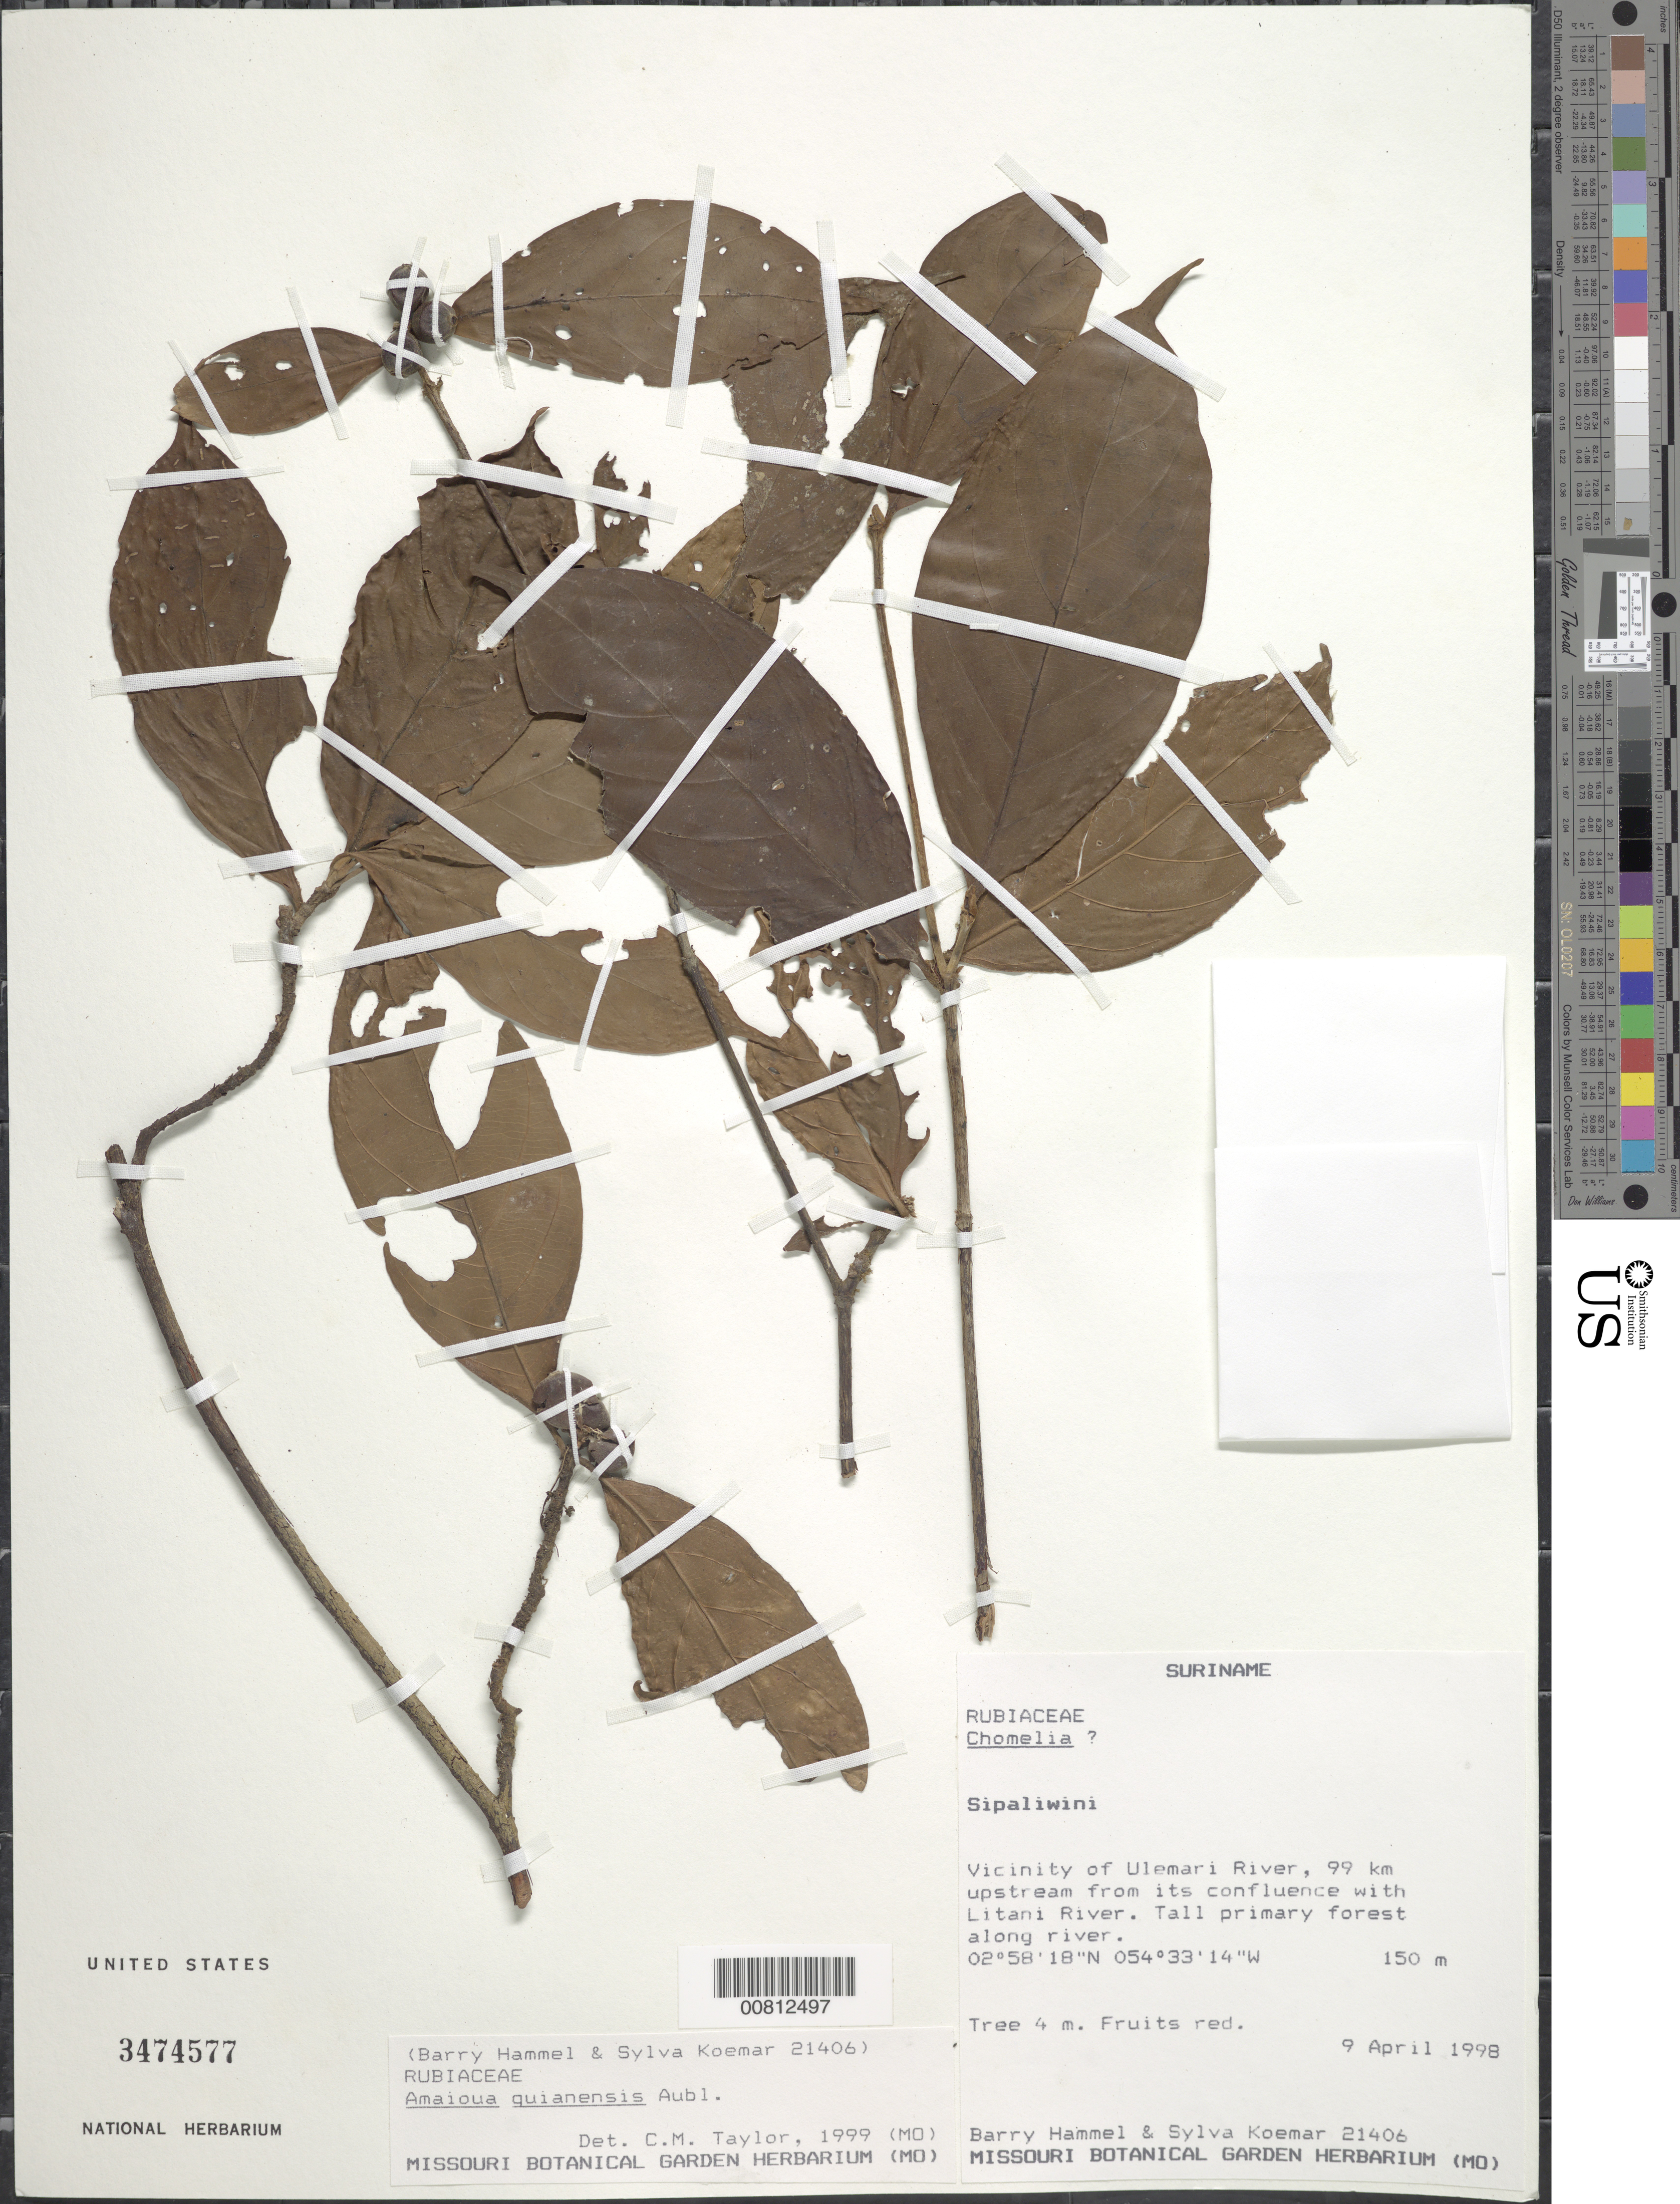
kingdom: Plantae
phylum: Tracheophyta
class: Magnoliopsida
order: Gentianales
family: Rubiaceae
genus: Amaioua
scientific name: Amaioua guianensis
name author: Aubl.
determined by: Taylor, Charlotte M.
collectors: B. Hammel & S. Koemar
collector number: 21406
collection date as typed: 9-Apr-98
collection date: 1998-04-09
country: Suriname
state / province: Sipaliwini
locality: Ulemari R., 99 km upstream from confl. with Litani R.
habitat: Tall primary forest along river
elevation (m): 150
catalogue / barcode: US 3474577